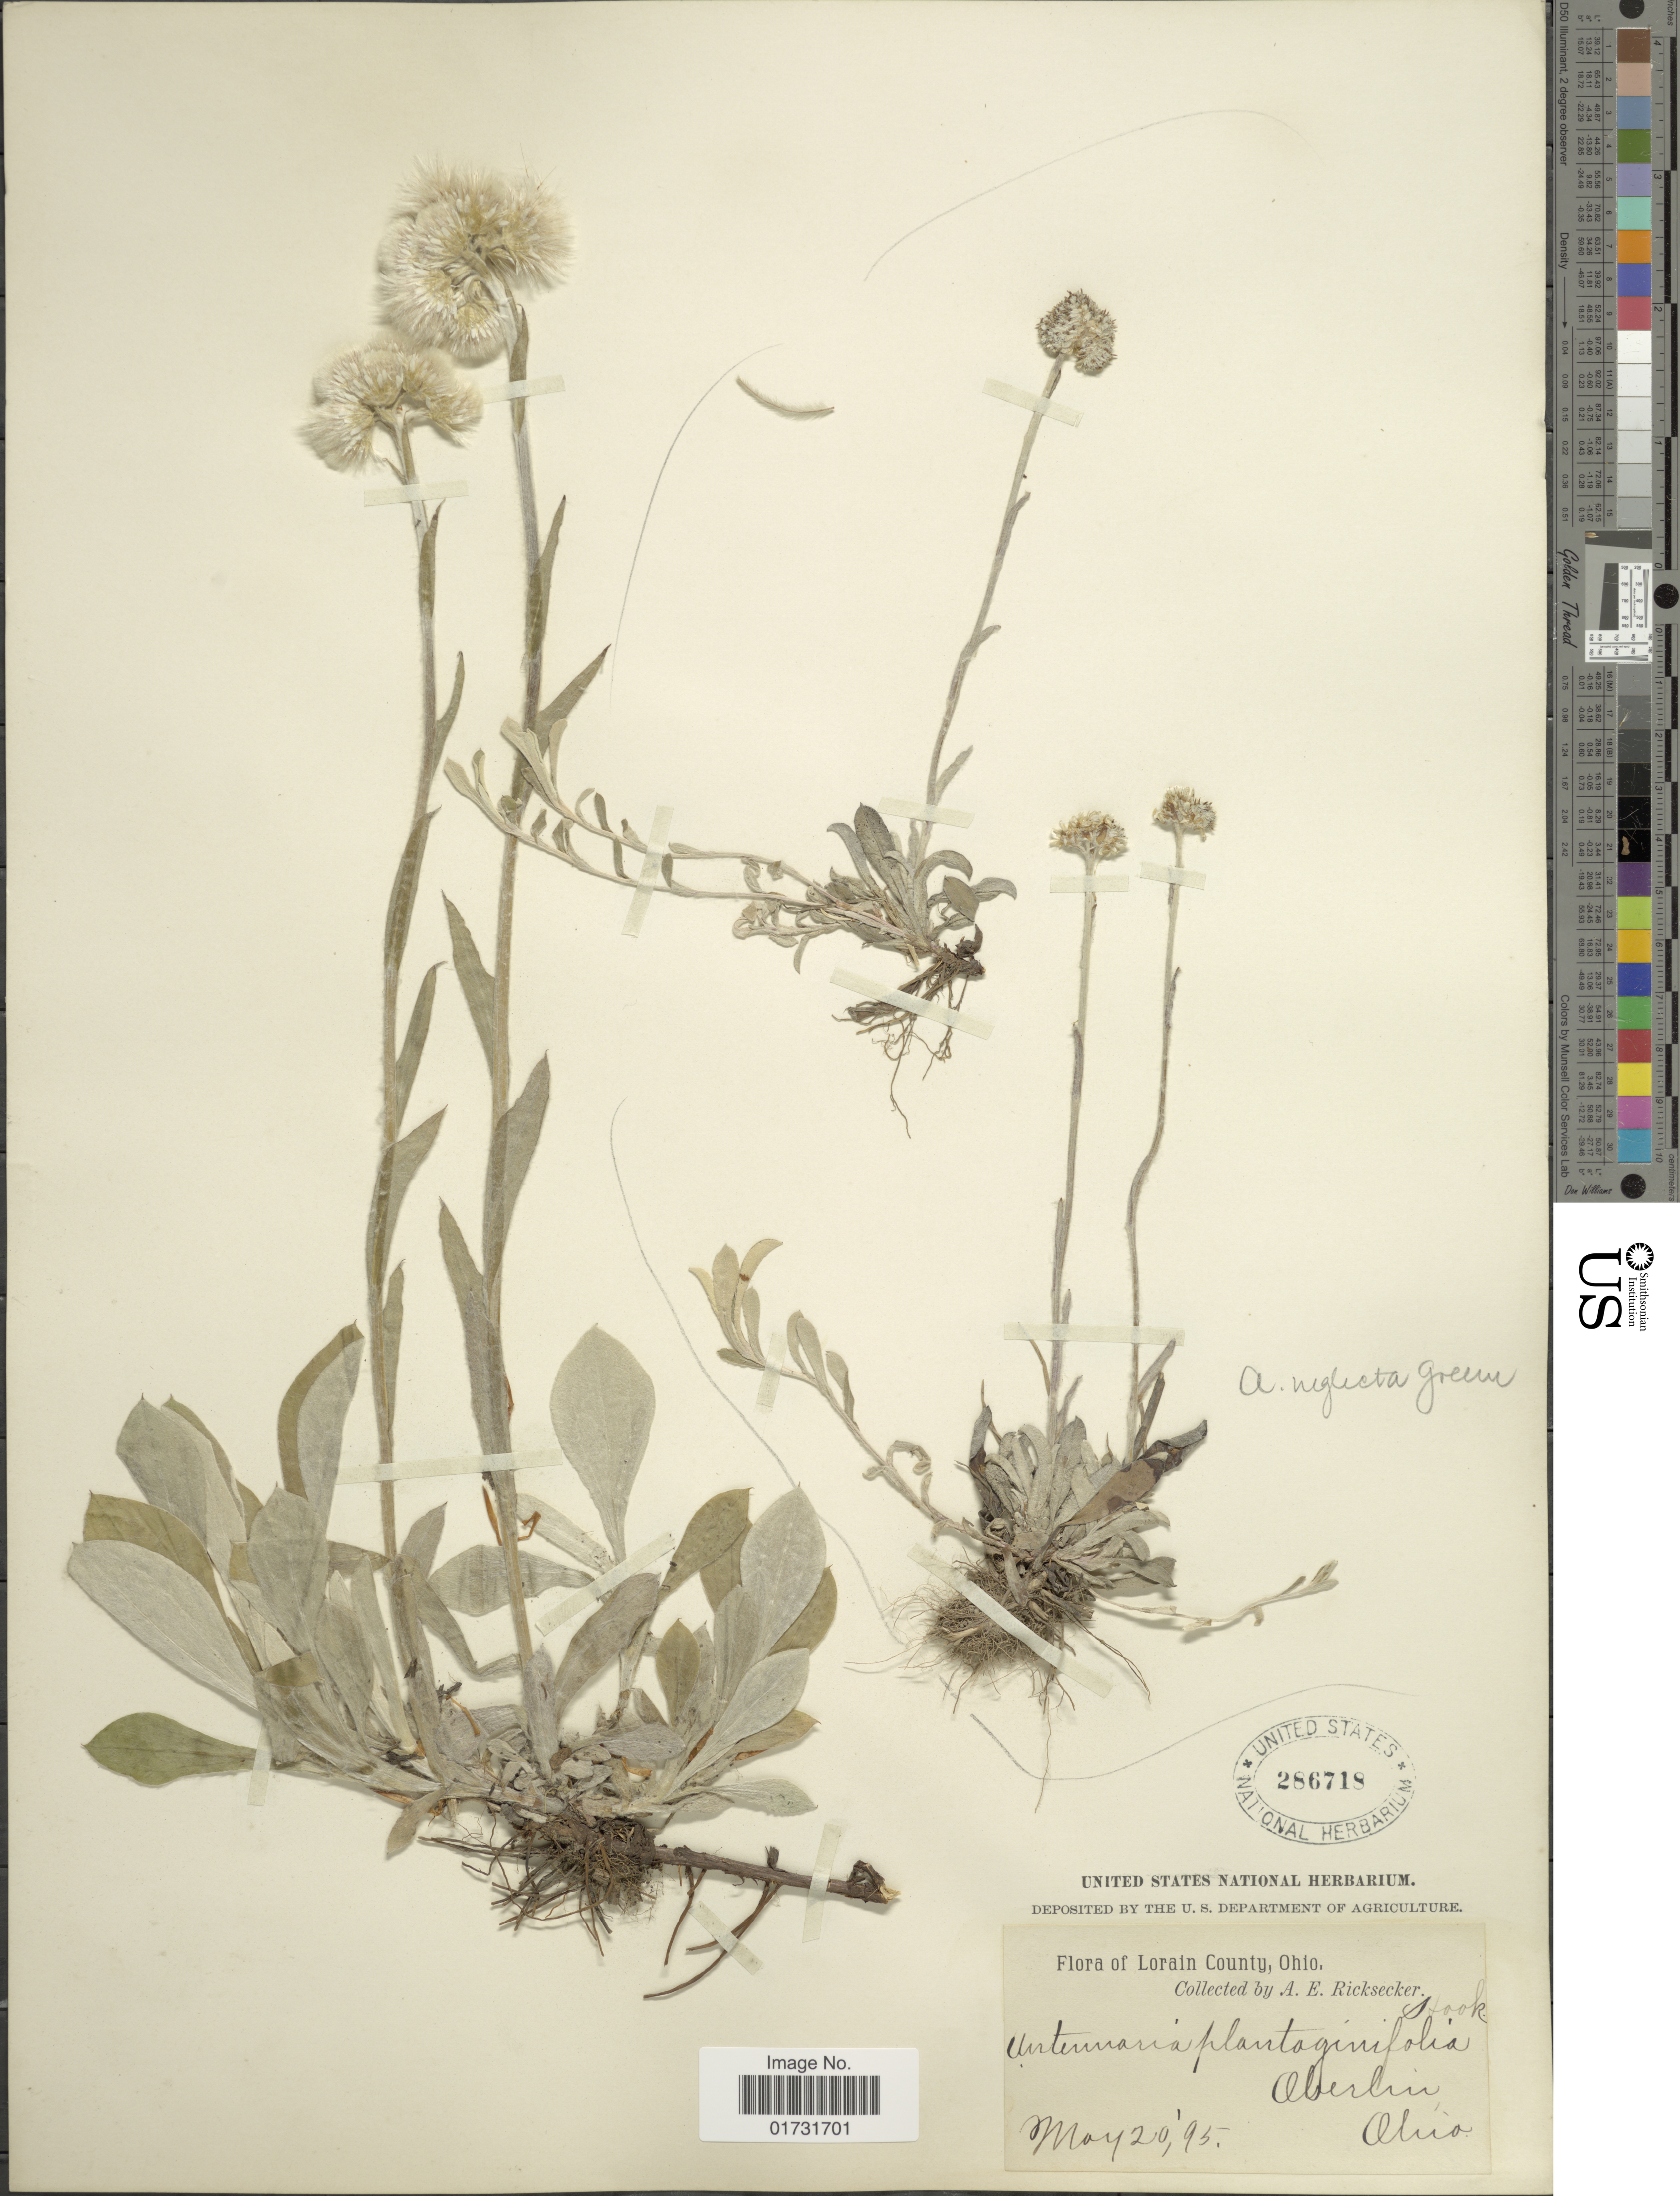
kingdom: Plantae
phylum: Tracheophyta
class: Magnoliopsida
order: Asterales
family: Asteraceae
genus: Antennaria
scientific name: Antennaria neglecta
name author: Greene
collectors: A. E. Ricksecker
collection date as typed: Transcribed d/m/y: 20/5/95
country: United States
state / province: Ohio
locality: Lorain County. Aberlin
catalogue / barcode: US 286718